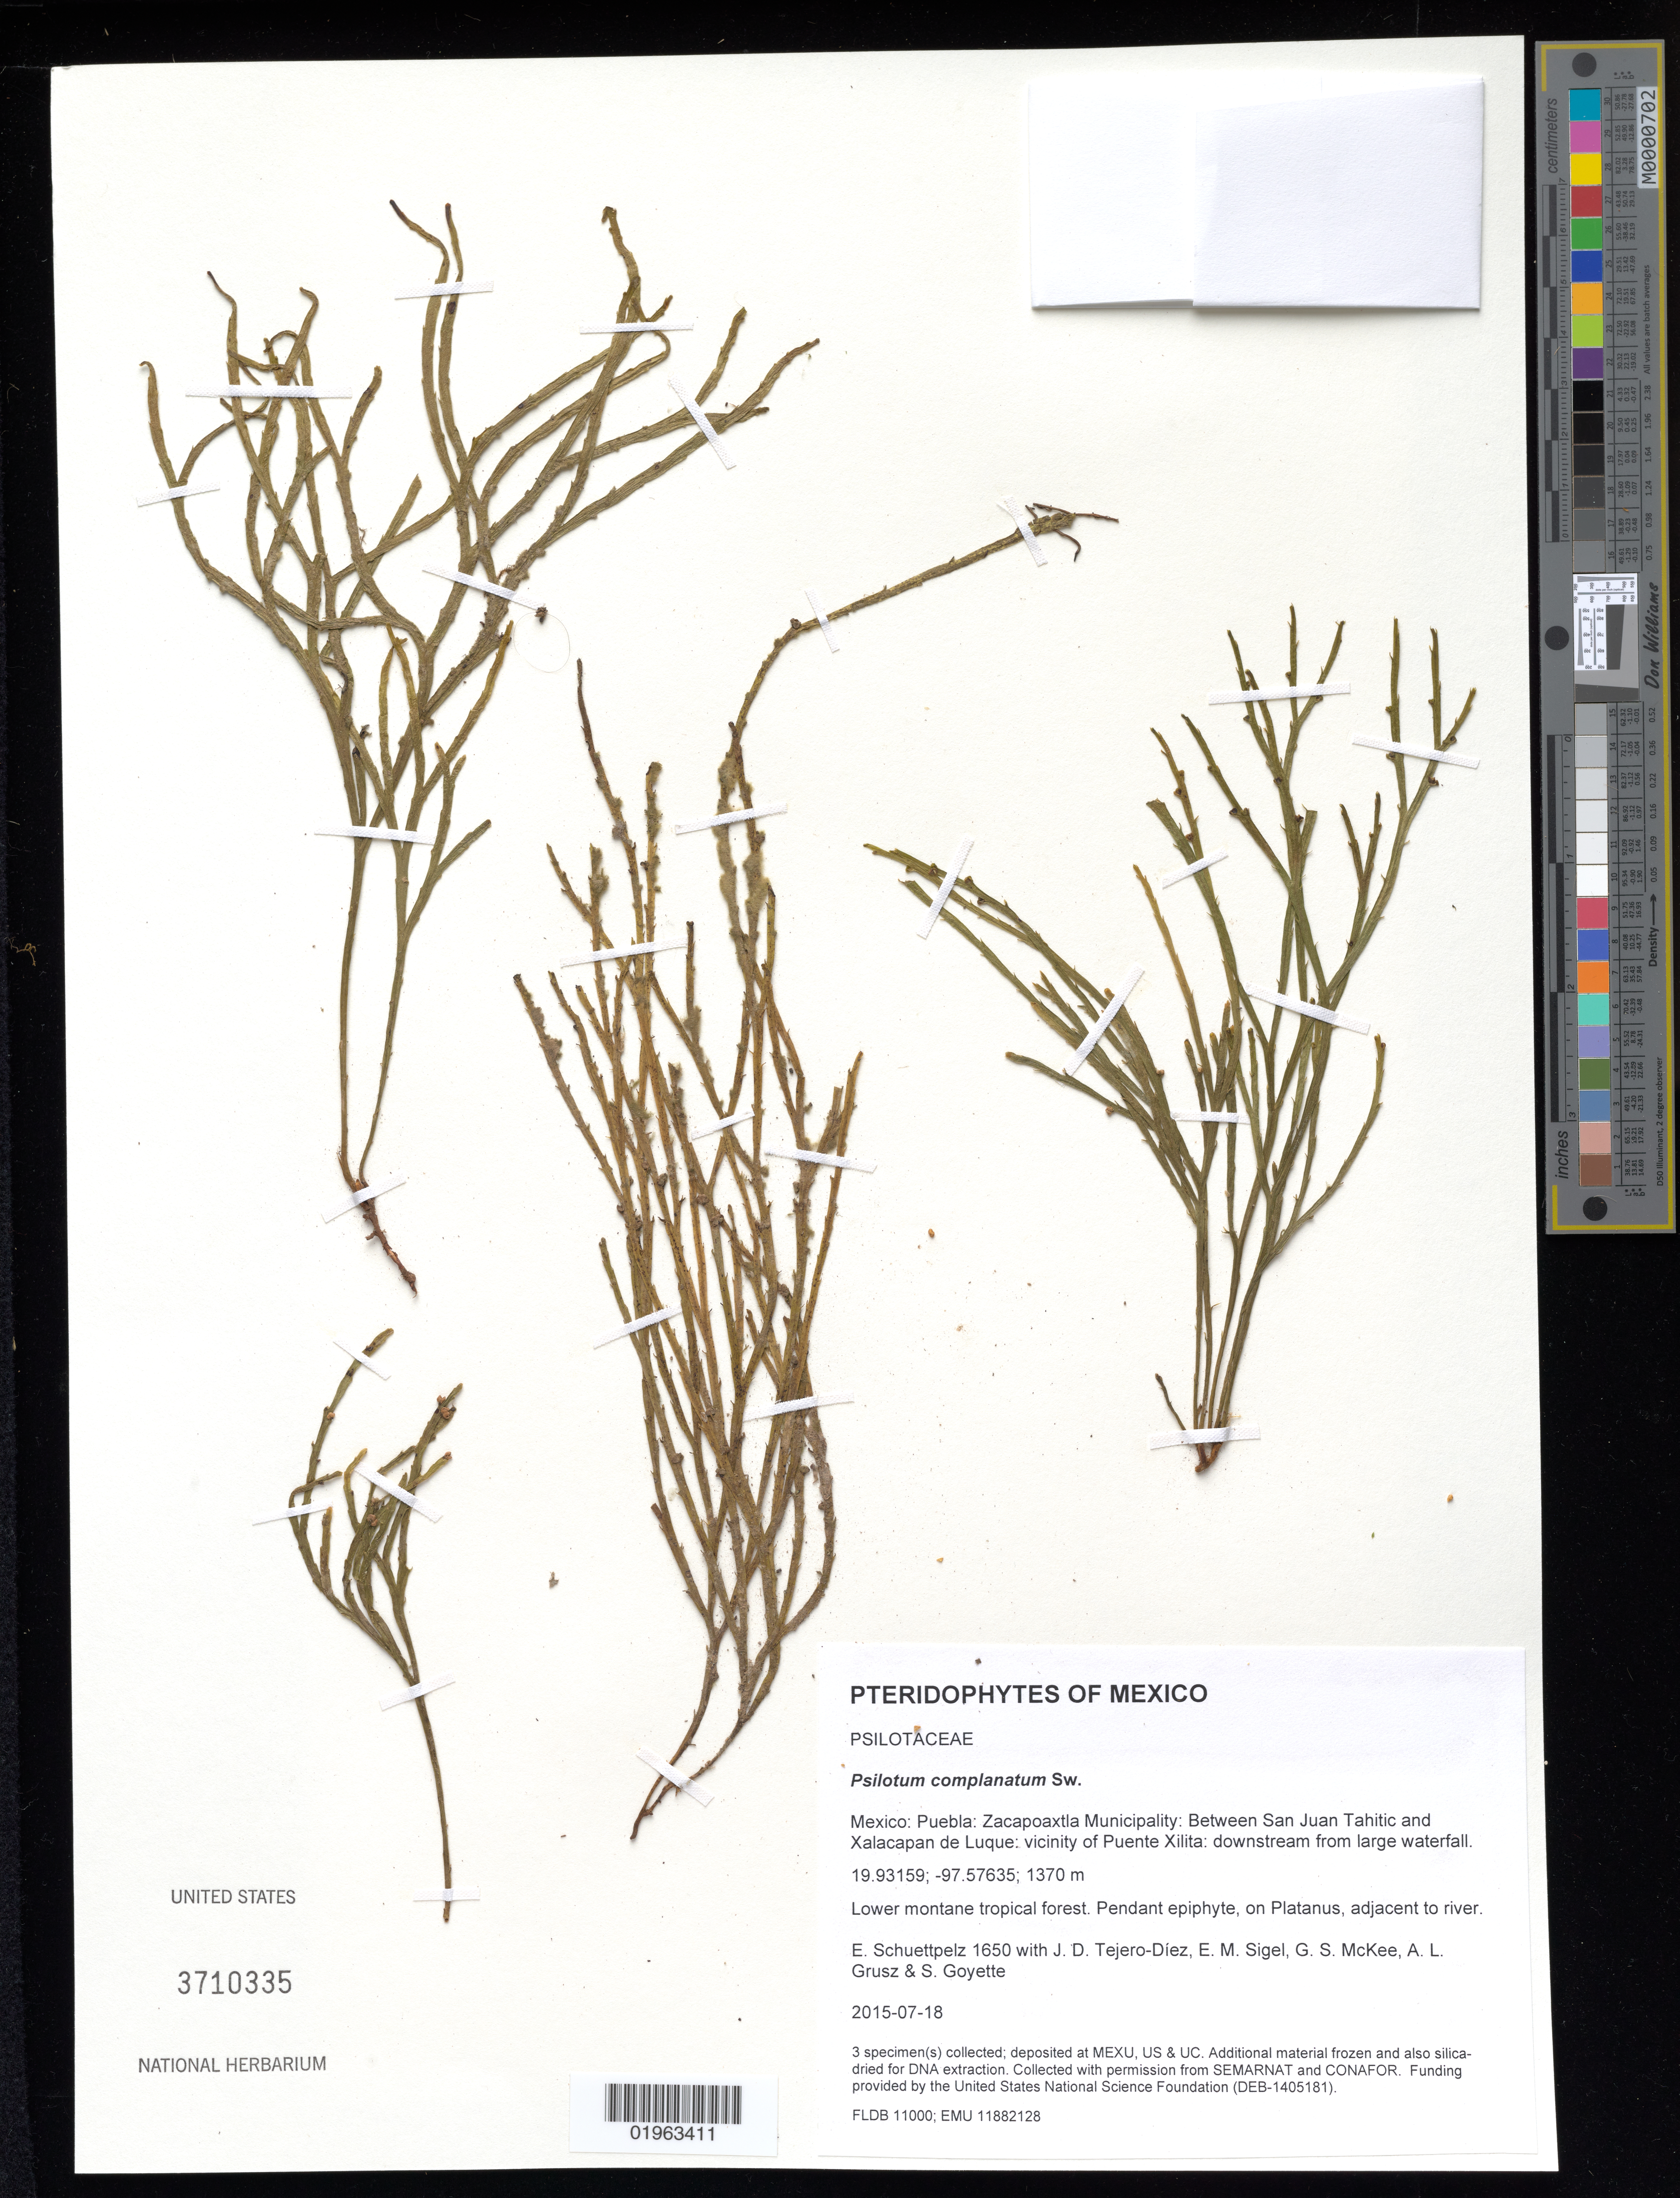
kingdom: Plantae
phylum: Tracheophyta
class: Polypodiopsida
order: Psilotales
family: Psilotaceae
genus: Psilotum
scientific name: Psilotum complanatum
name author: Sw.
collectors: E. Schuettpelz, D. Tejero-Díez, E. M. Sigel, G. S. McKee & A. Grusz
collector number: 1650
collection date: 2015-07-18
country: Mexico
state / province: Puebla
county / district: Zacapoaxtla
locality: Between San Juan Tahitic and Xalacapan de Luque: vicinity of Puente Xilita: downstream from large waterfall.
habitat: Lower montane tropical forest.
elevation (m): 1370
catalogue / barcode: US 3710335